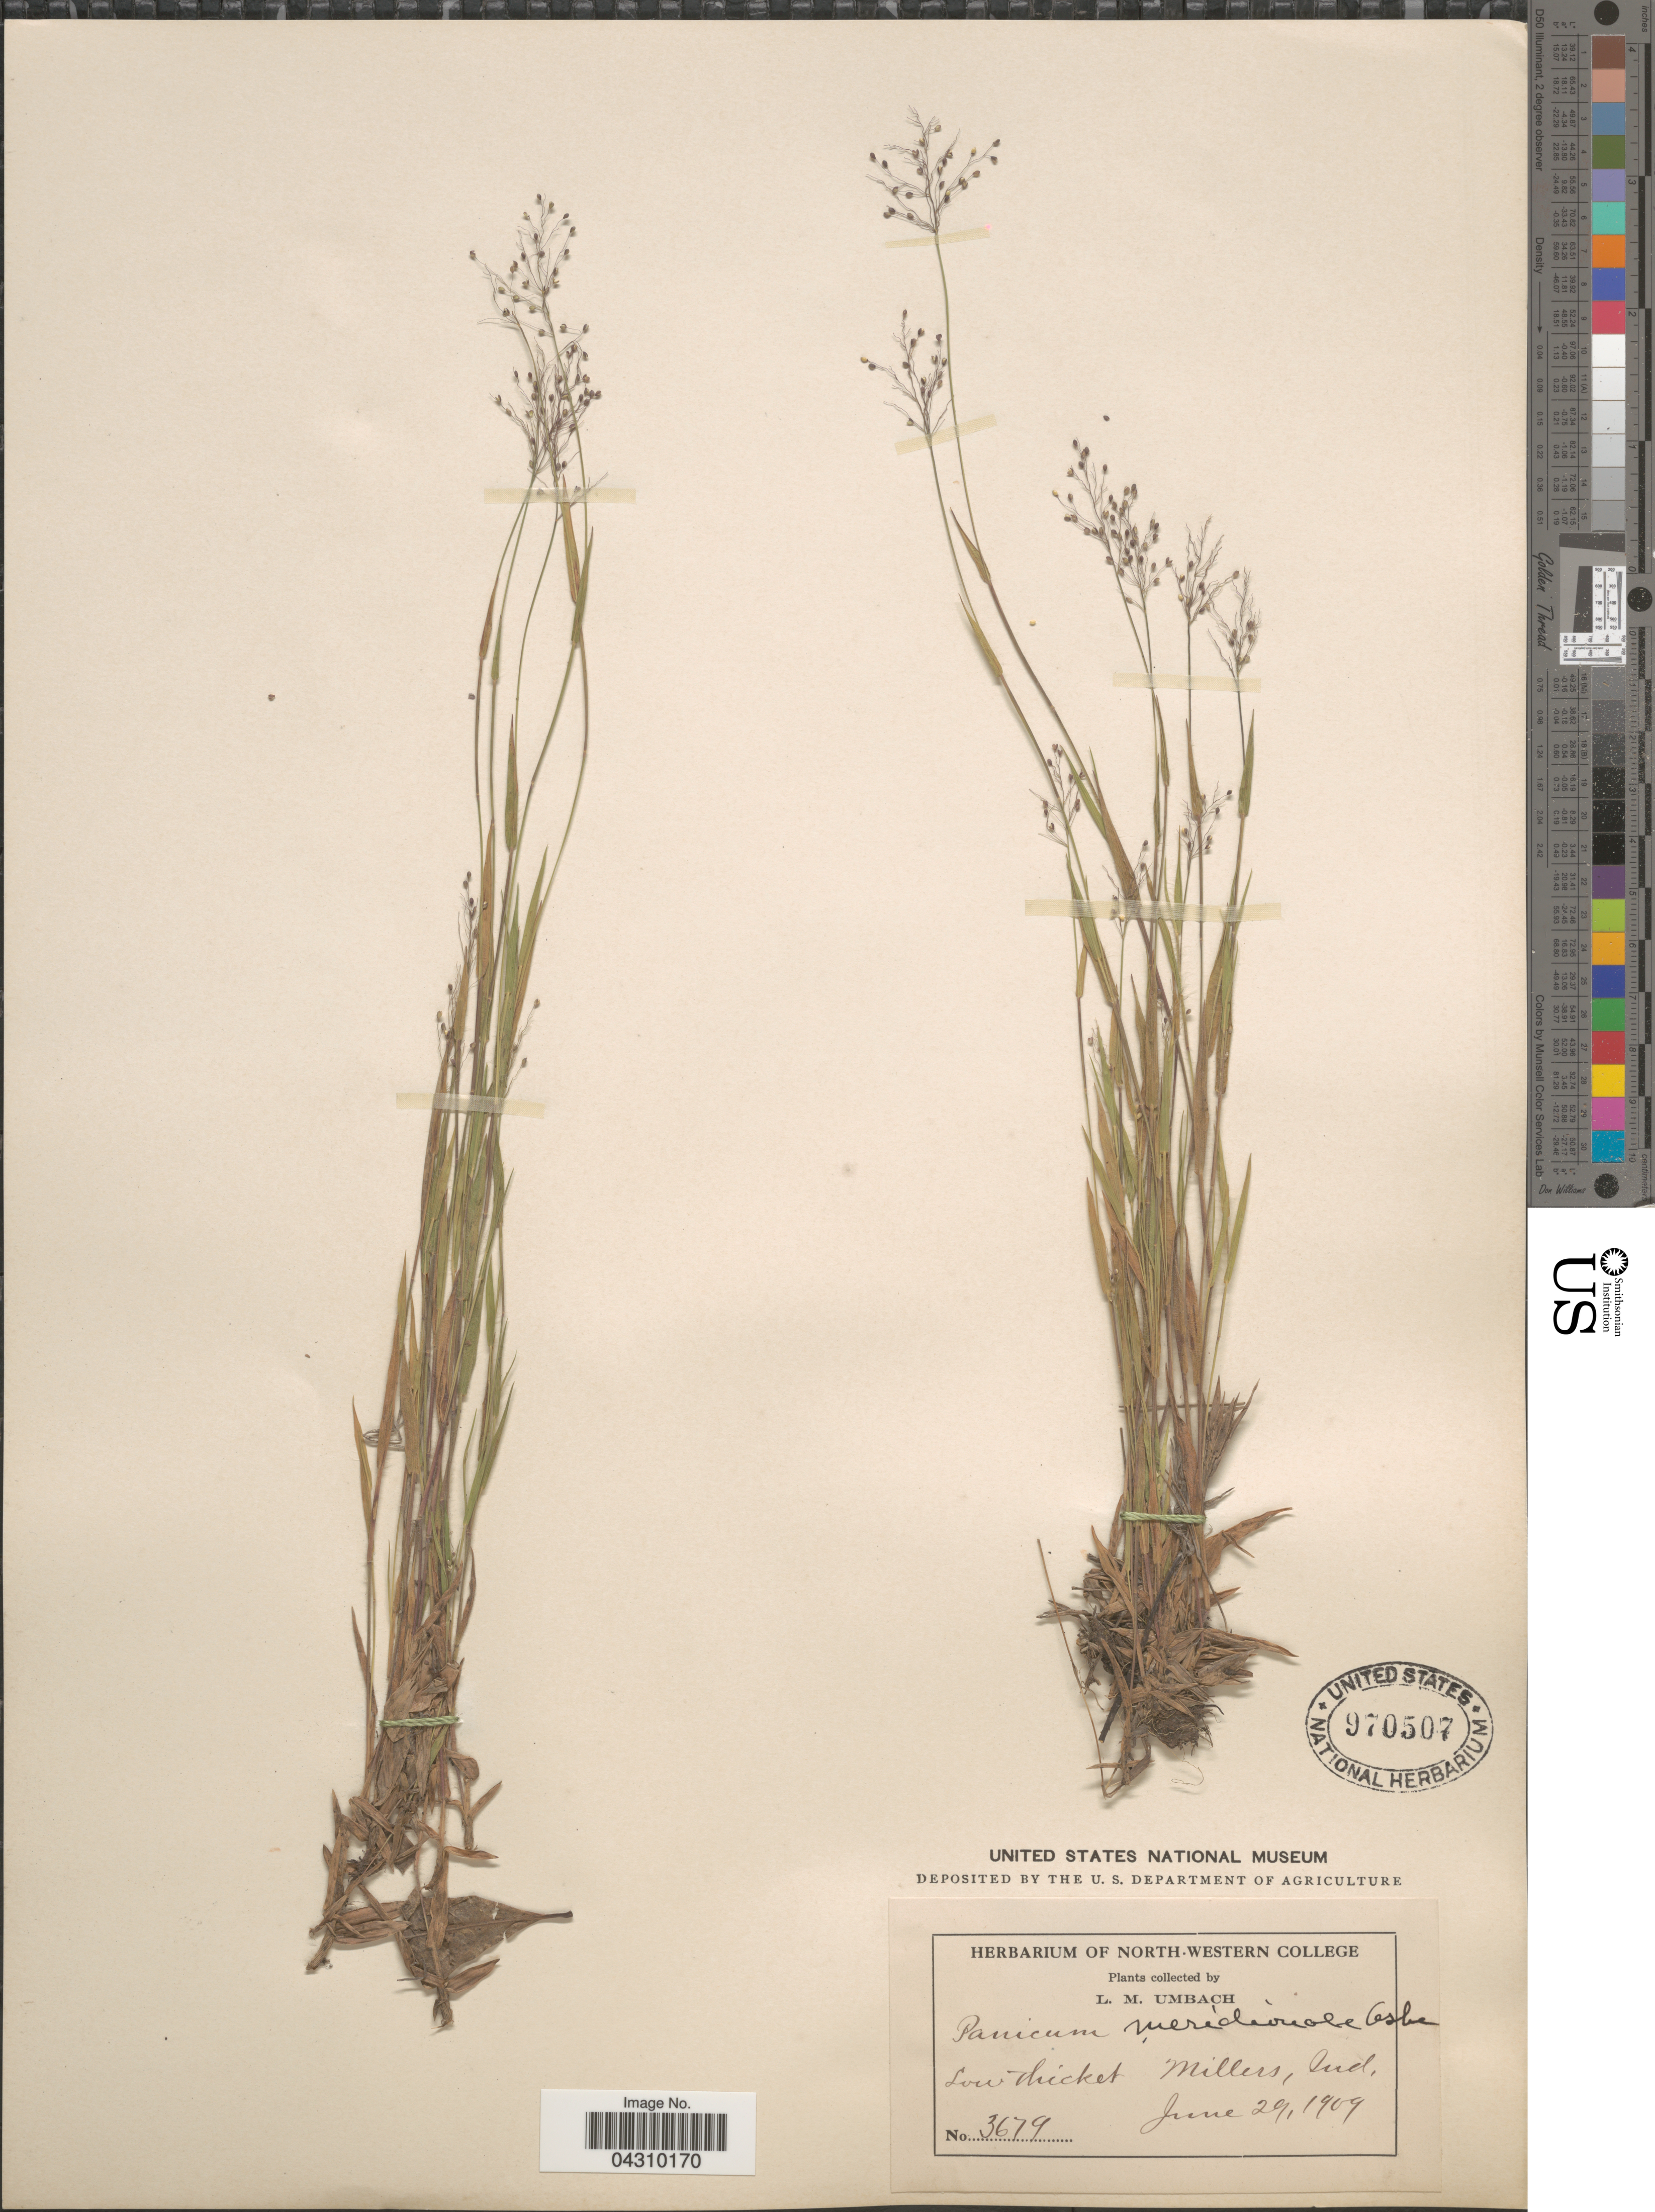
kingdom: Plantae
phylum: Tracheophyta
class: Liliopsida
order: Poales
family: Poaceae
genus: Dichanthelium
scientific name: Dichanthelium acuminatum var. acuminatum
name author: (Sw.) Gould & C.A. Clark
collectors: L. M. Umbach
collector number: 3679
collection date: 1909-06-29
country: United States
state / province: Indiana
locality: Low thicket, Millers.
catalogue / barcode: US 970507